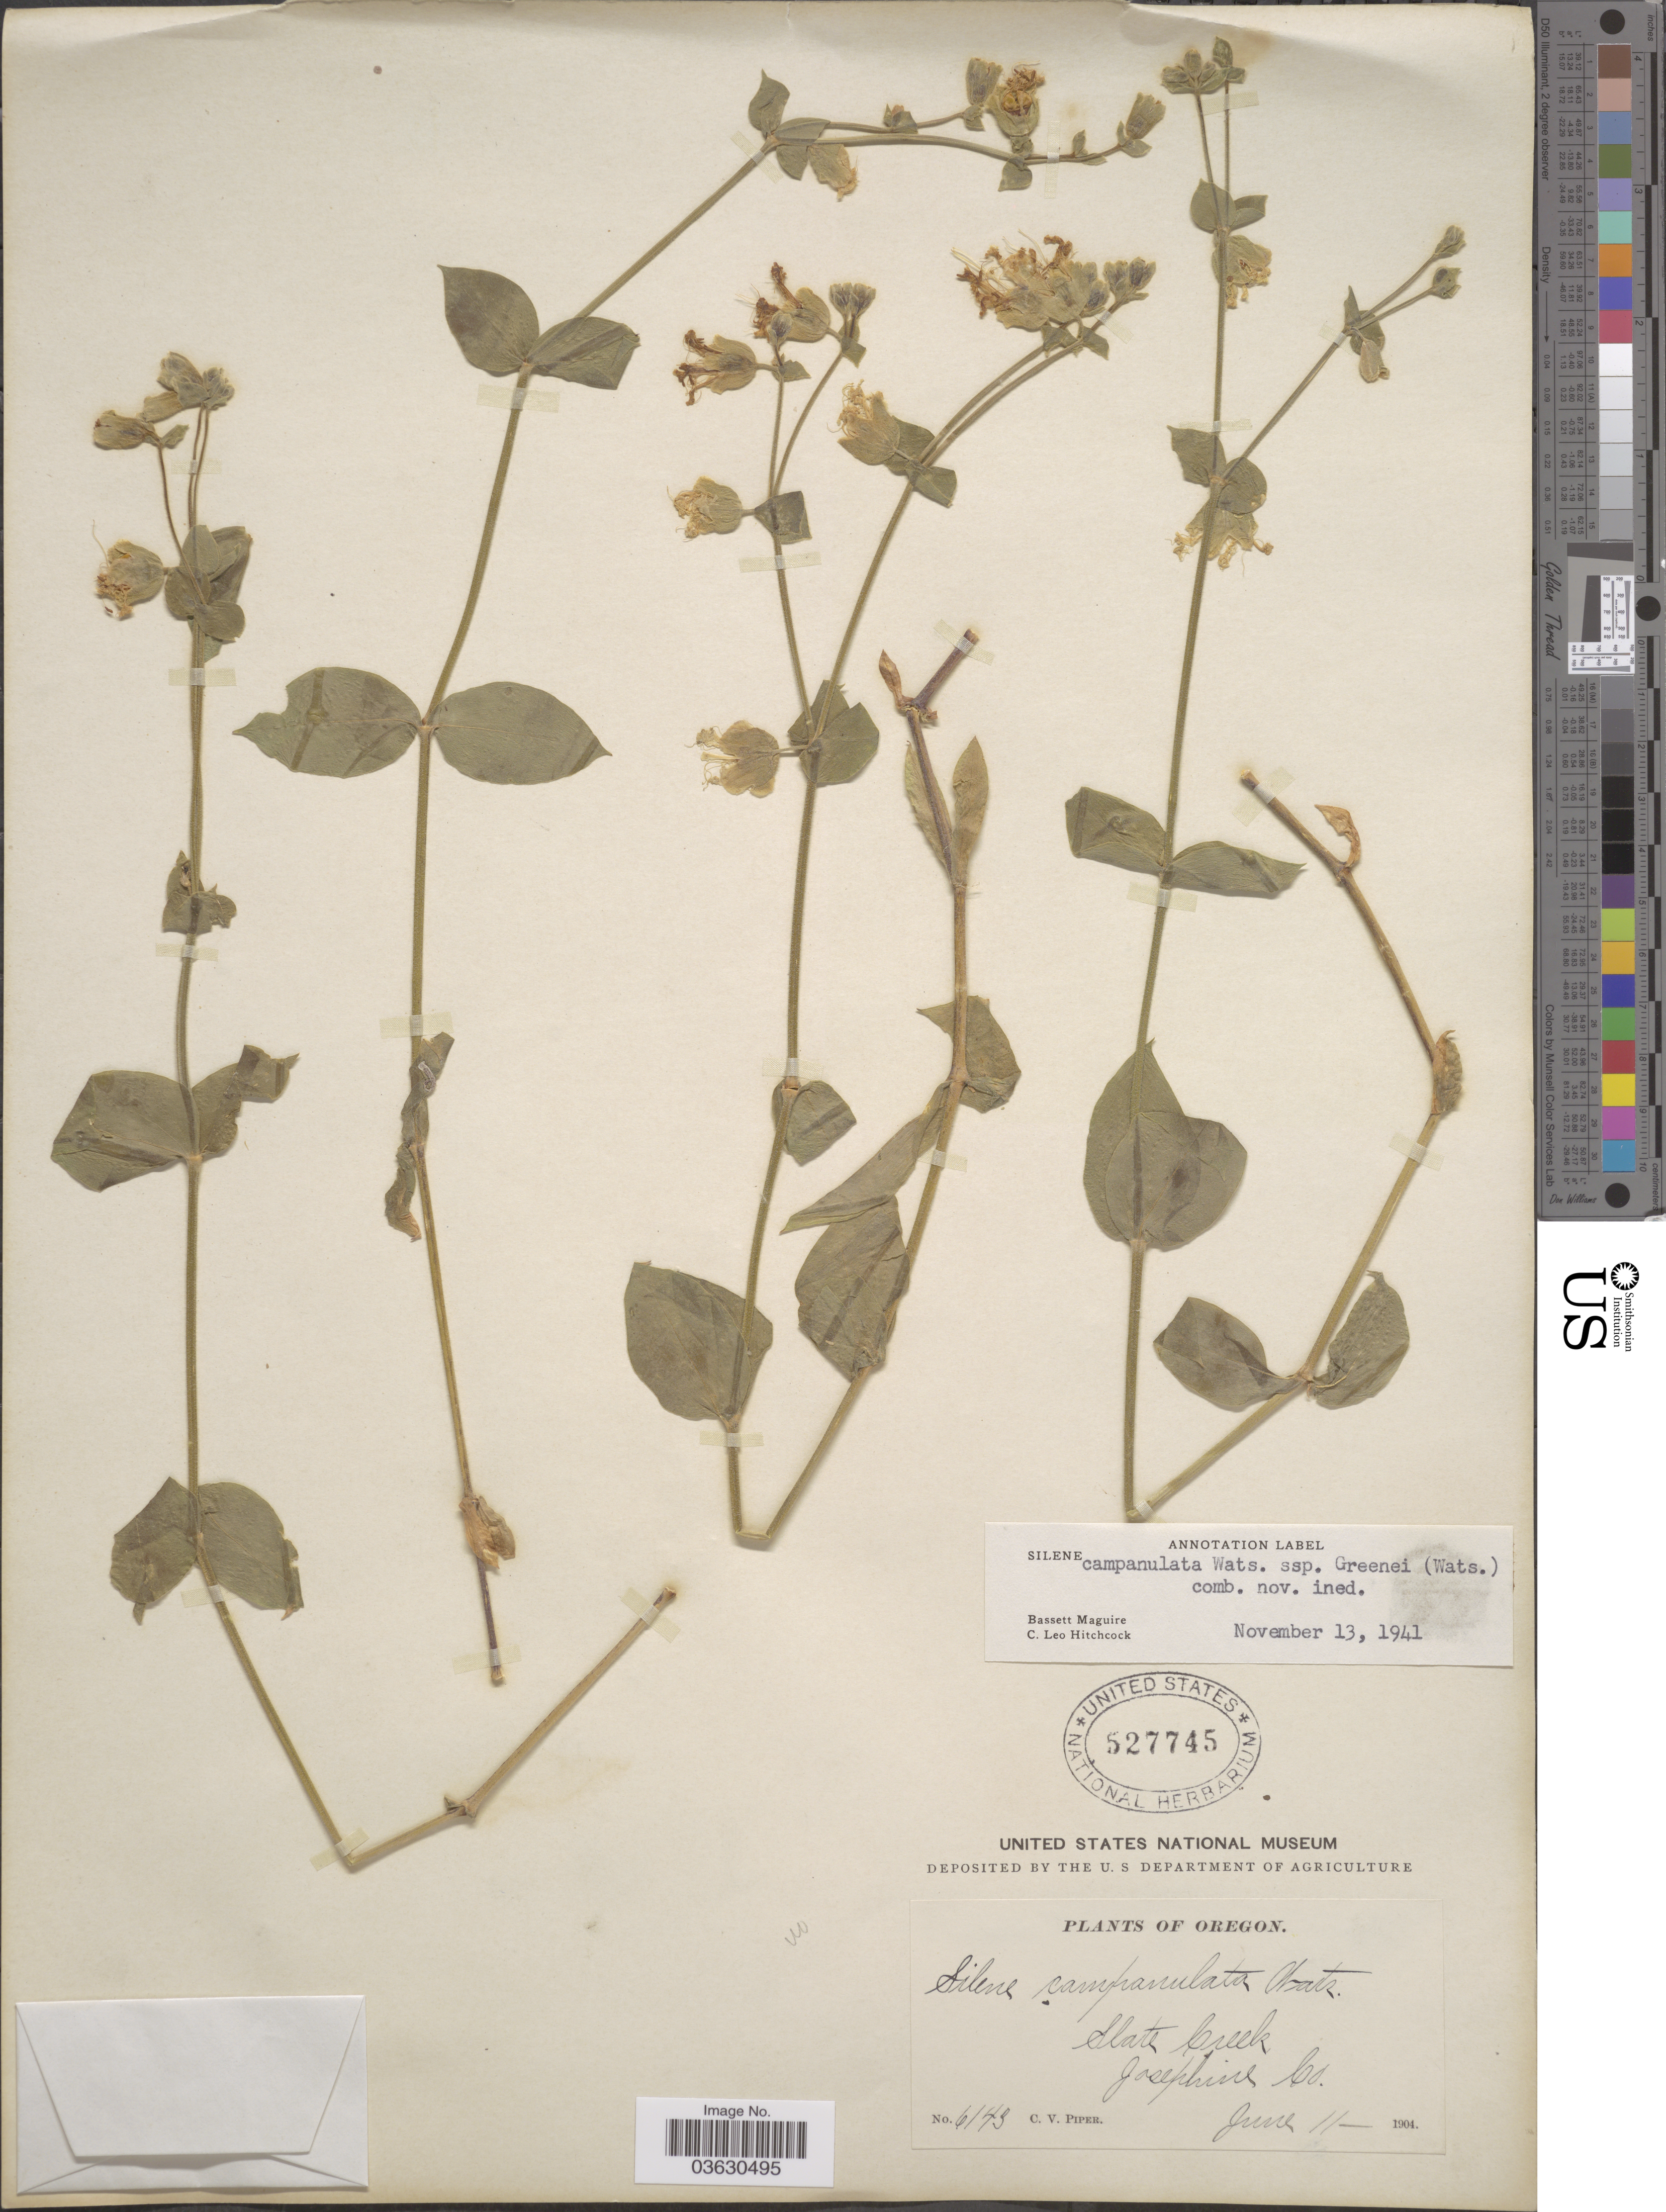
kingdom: Plantae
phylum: Tracheophyta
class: Magnoliopsida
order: Caryophyllales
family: Caryophyllaceae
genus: Silene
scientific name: Silene campanulata subsp. greenei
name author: (S. Watson ex B.L. Rob.) C.L. Hitchc. & Maguire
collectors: C. V. Piper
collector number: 6143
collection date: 1904-06-11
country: United States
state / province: Oregon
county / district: Josephine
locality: State Creek. Josephine Co.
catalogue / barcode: US 527745